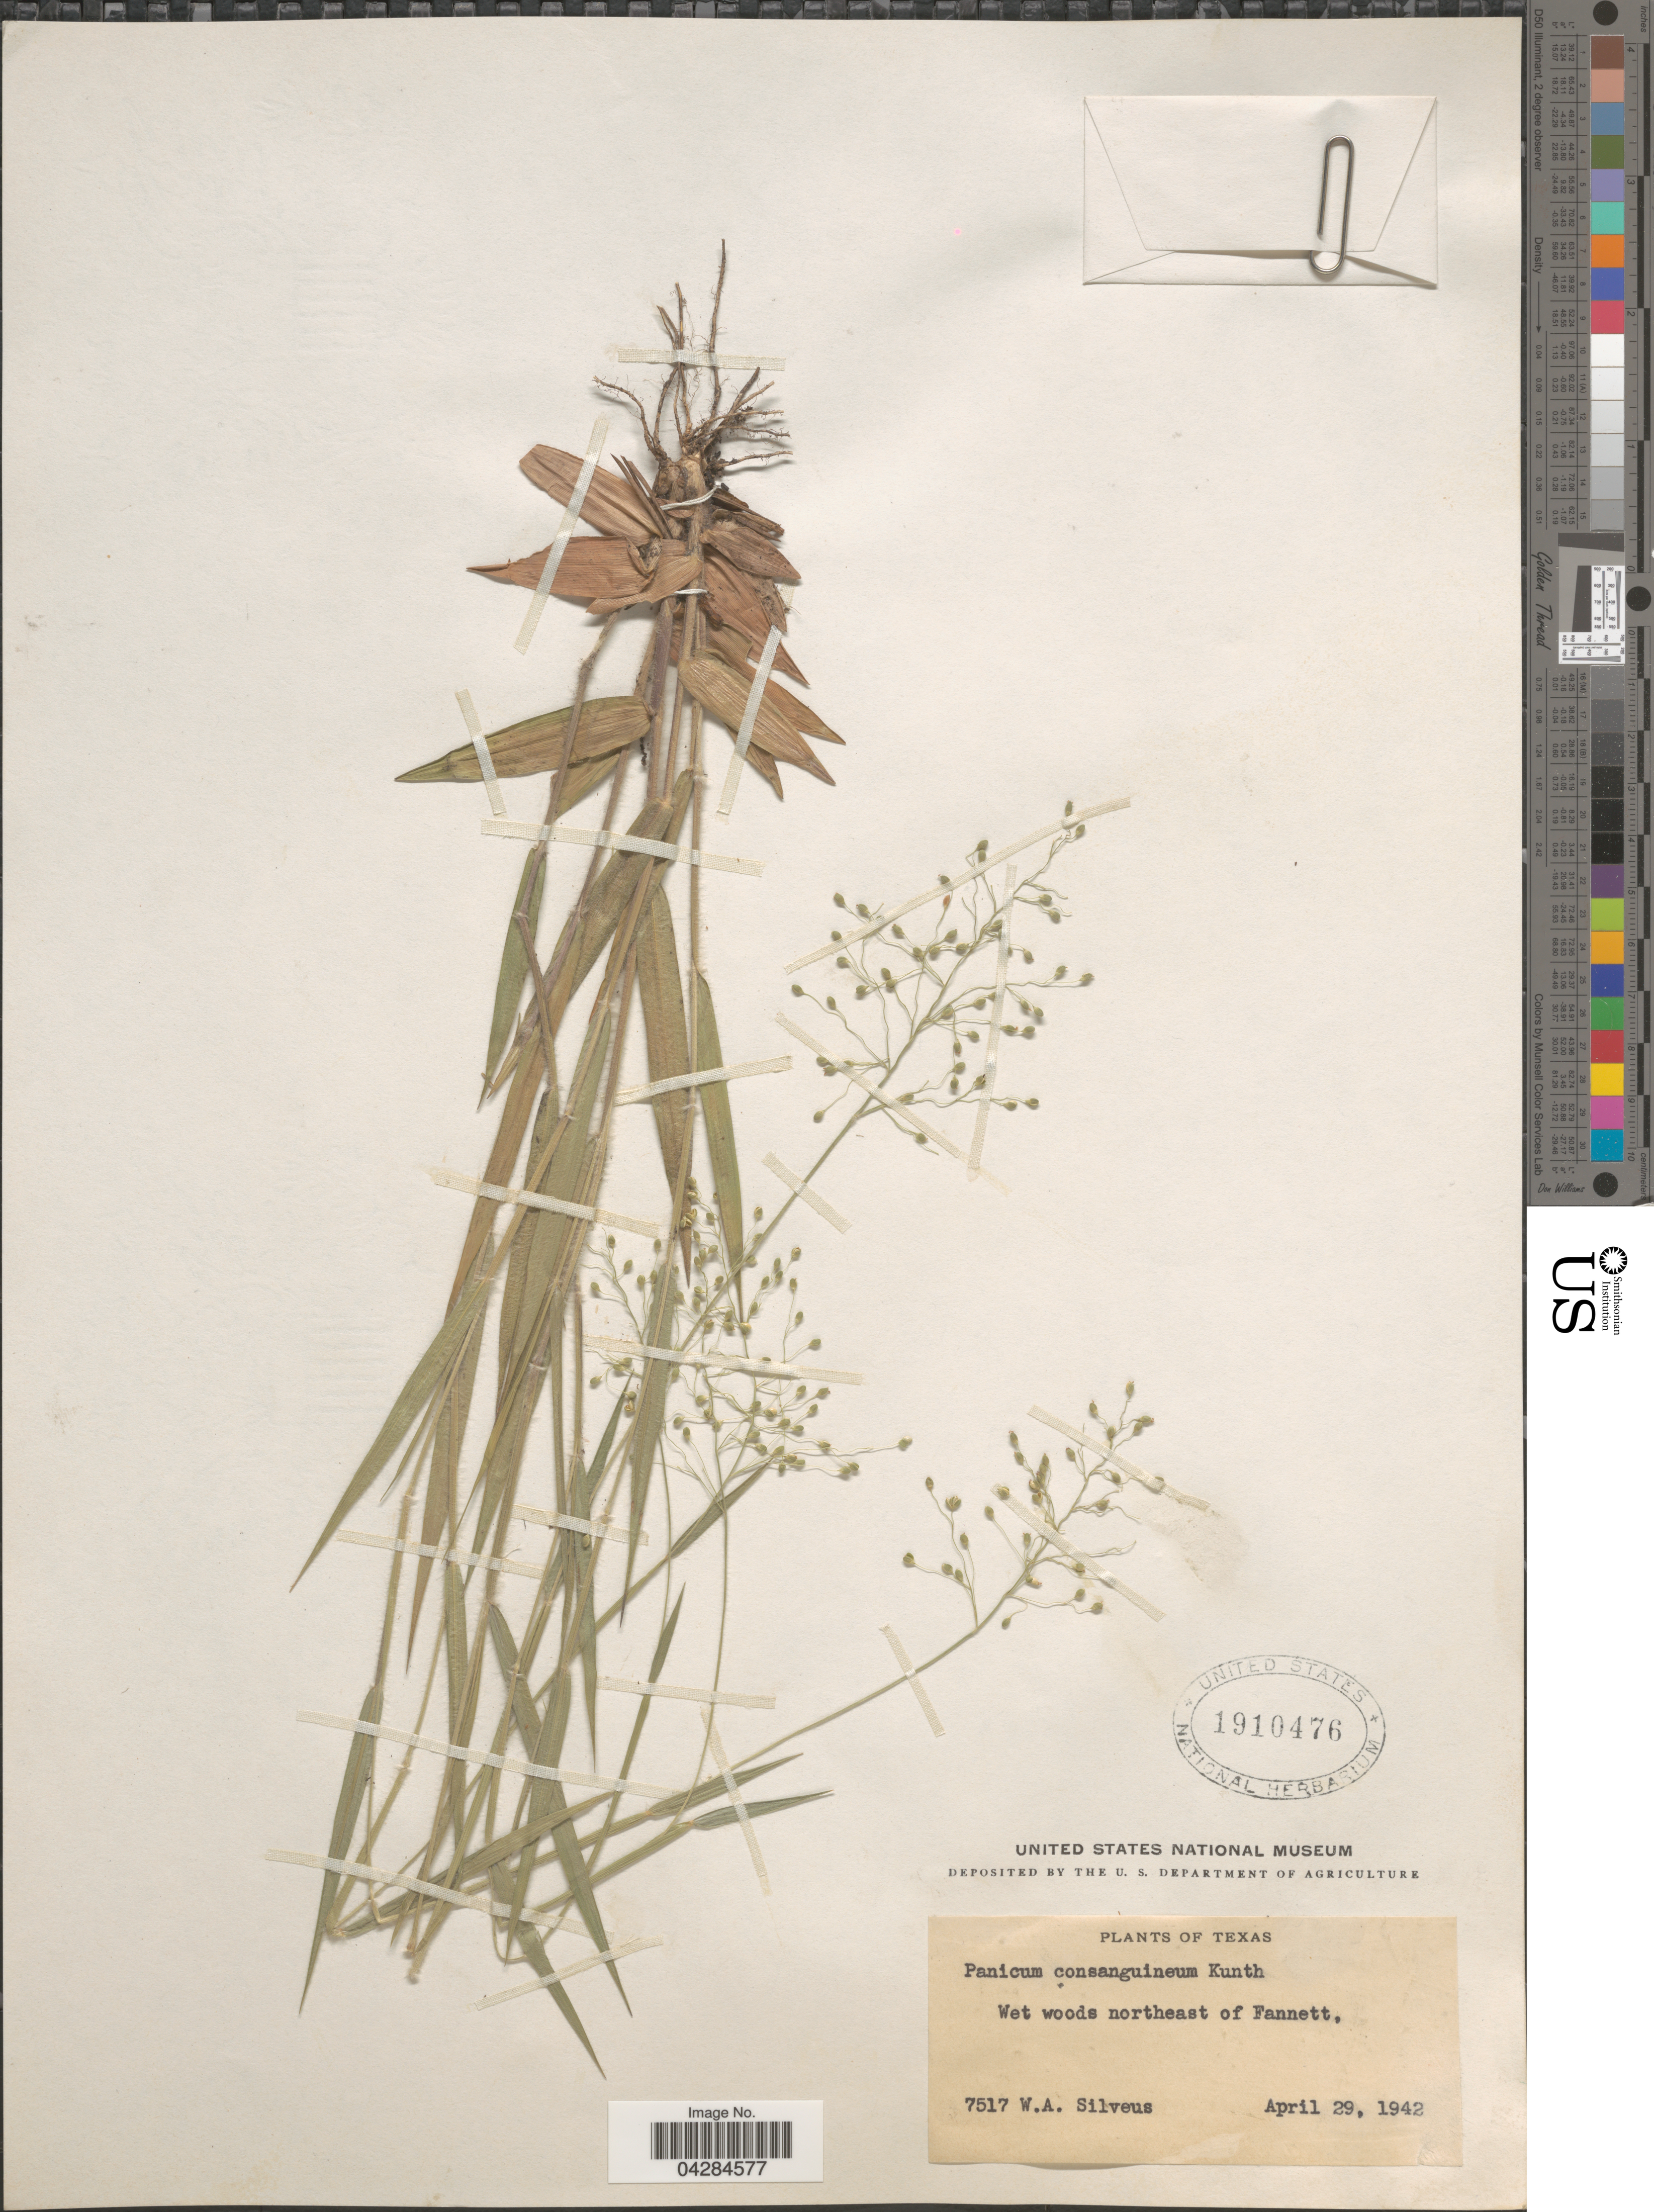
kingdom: Plantae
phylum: Tracheophyta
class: Liliopsida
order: Poales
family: Poaceae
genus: Dichanthelium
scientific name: Dichanthelium ovale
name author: (Elliott) Gould & C.A. Clark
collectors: W. Silveus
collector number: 7517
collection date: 1942-04-29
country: United States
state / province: Texas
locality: Wet woods northeast of Fannett.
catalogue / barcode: US 1910476